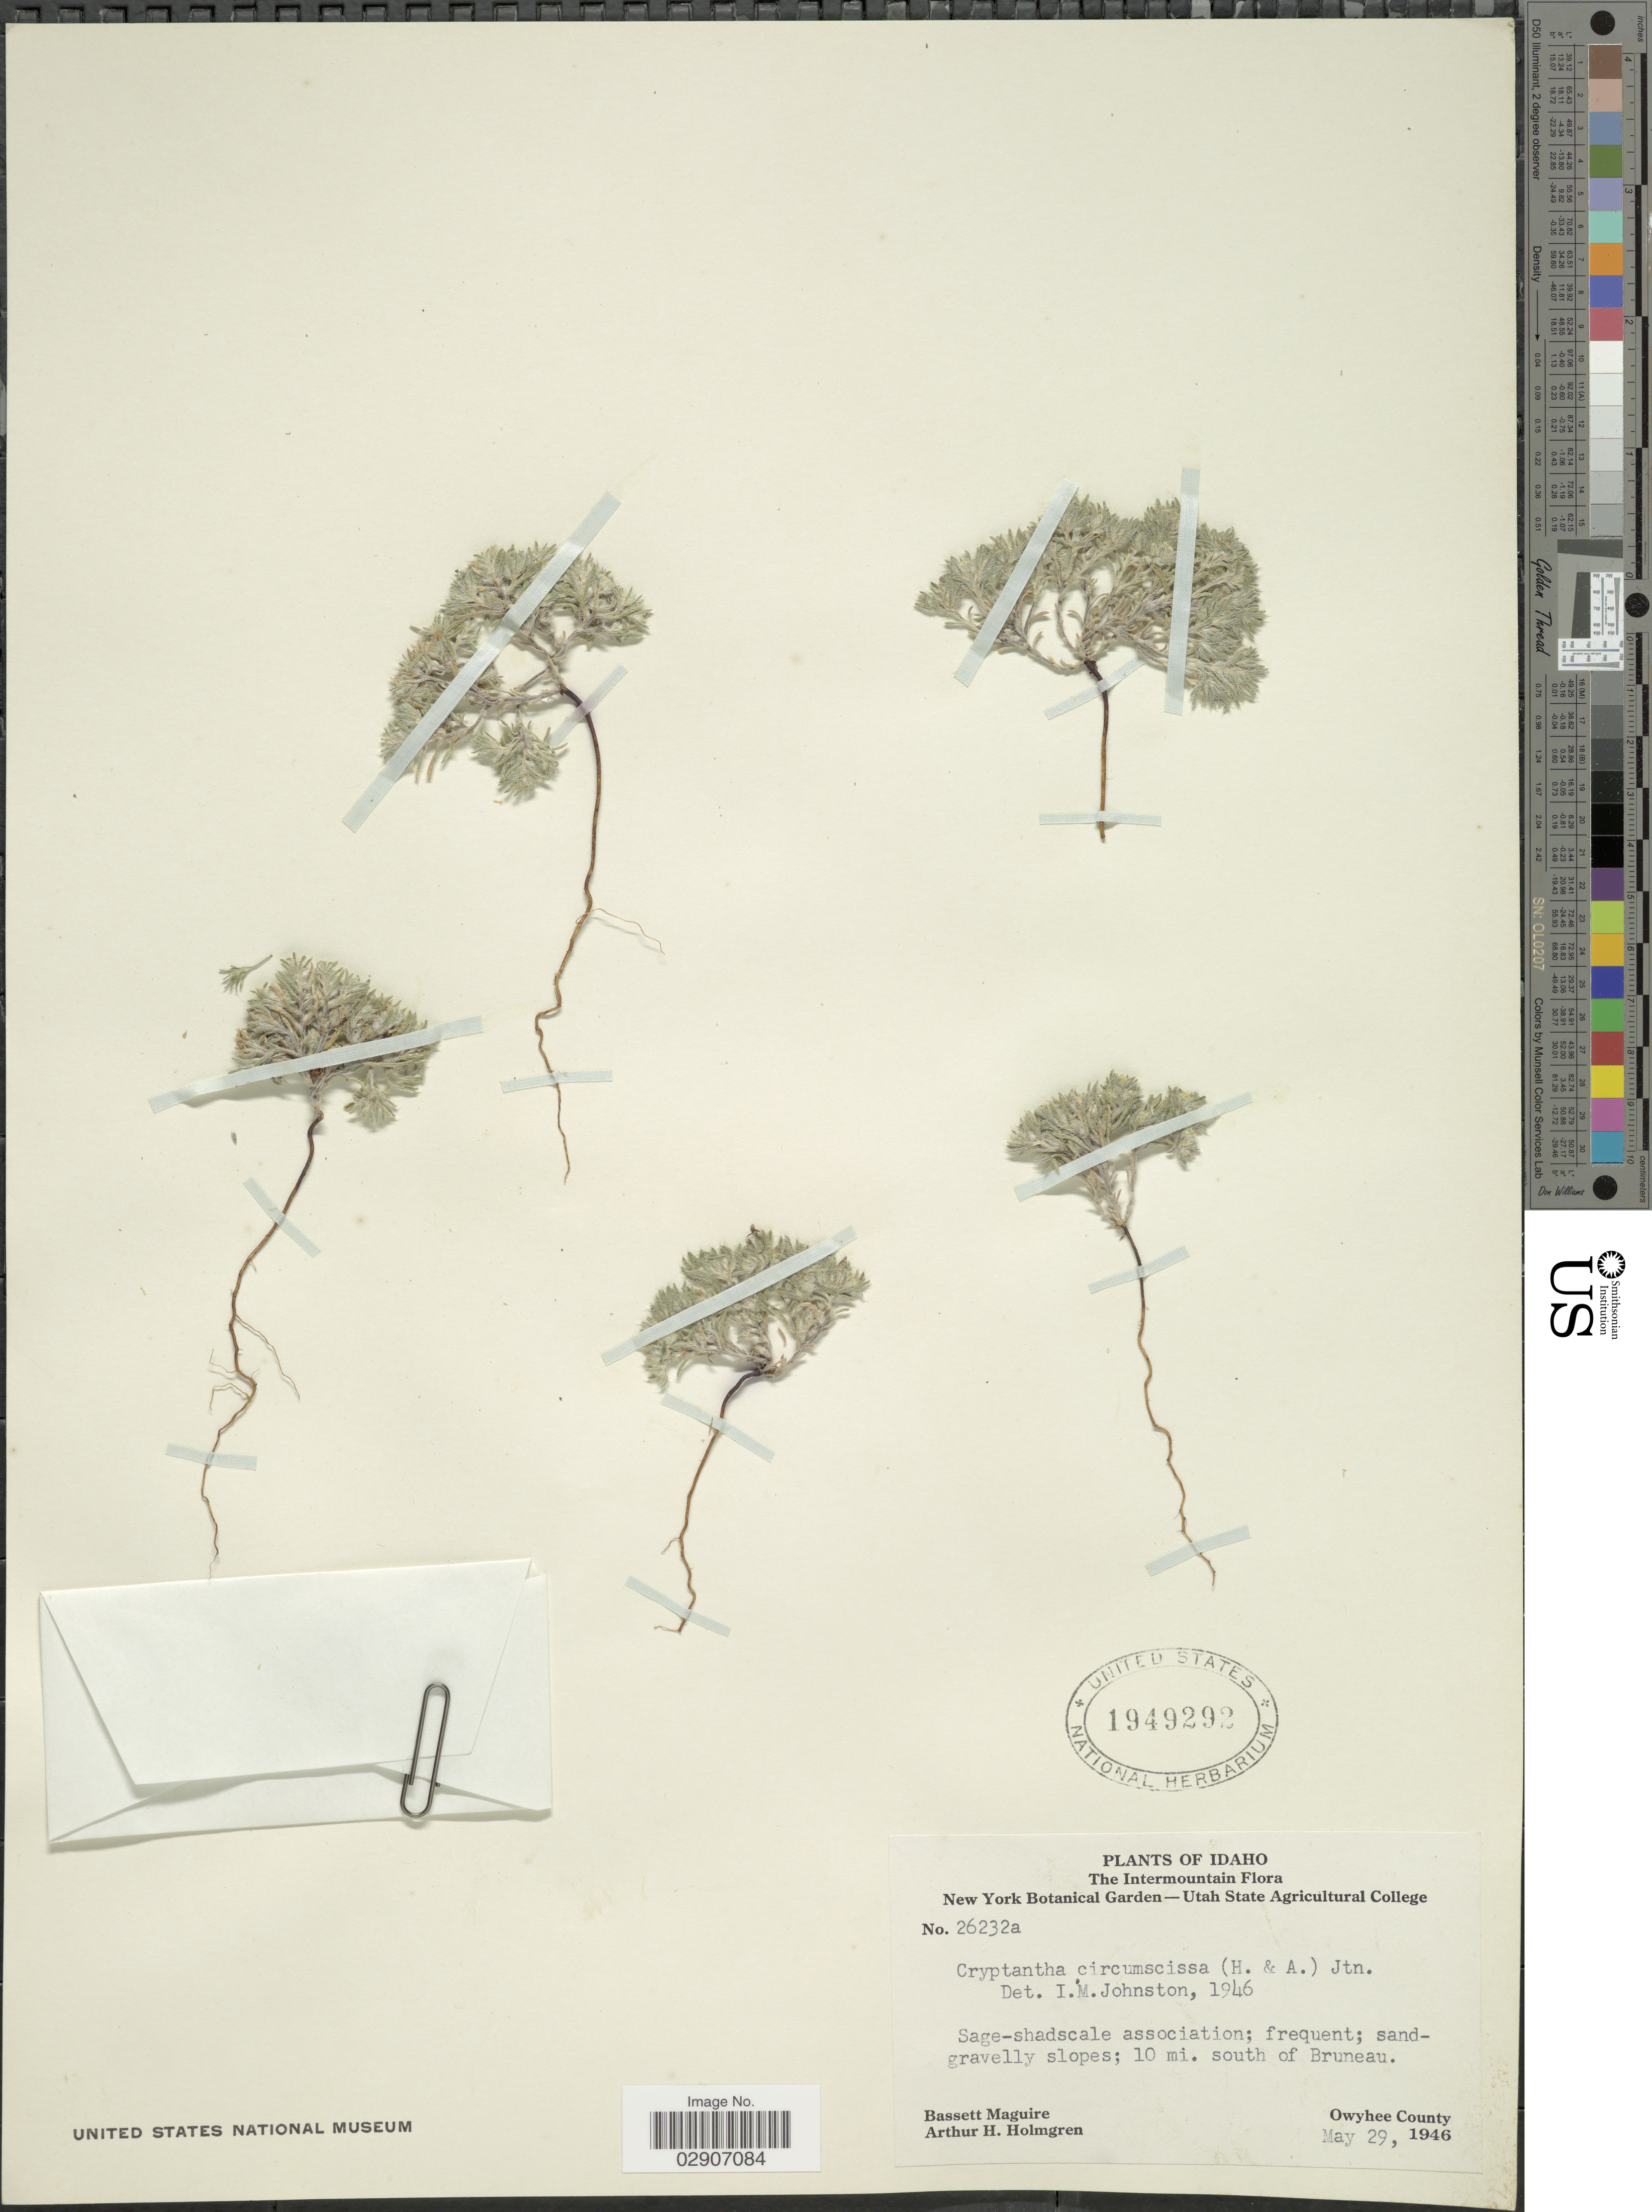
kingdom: Plantae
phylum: Tracheophyta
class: Magnoliopsida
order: Boraginales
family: Boraginaceae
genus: Cryptantha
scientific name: Cryptantha circumscissa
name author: (Hook. & Arn.) I.M. Johnst.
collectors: B. Maguire & A. H. Holmgren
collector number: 26232a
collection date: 1946-05-29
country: United States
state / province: Idaho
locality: The Intermountain. 10 mi. south of Bruneau. Owyhee County.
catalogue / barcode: US 1949292